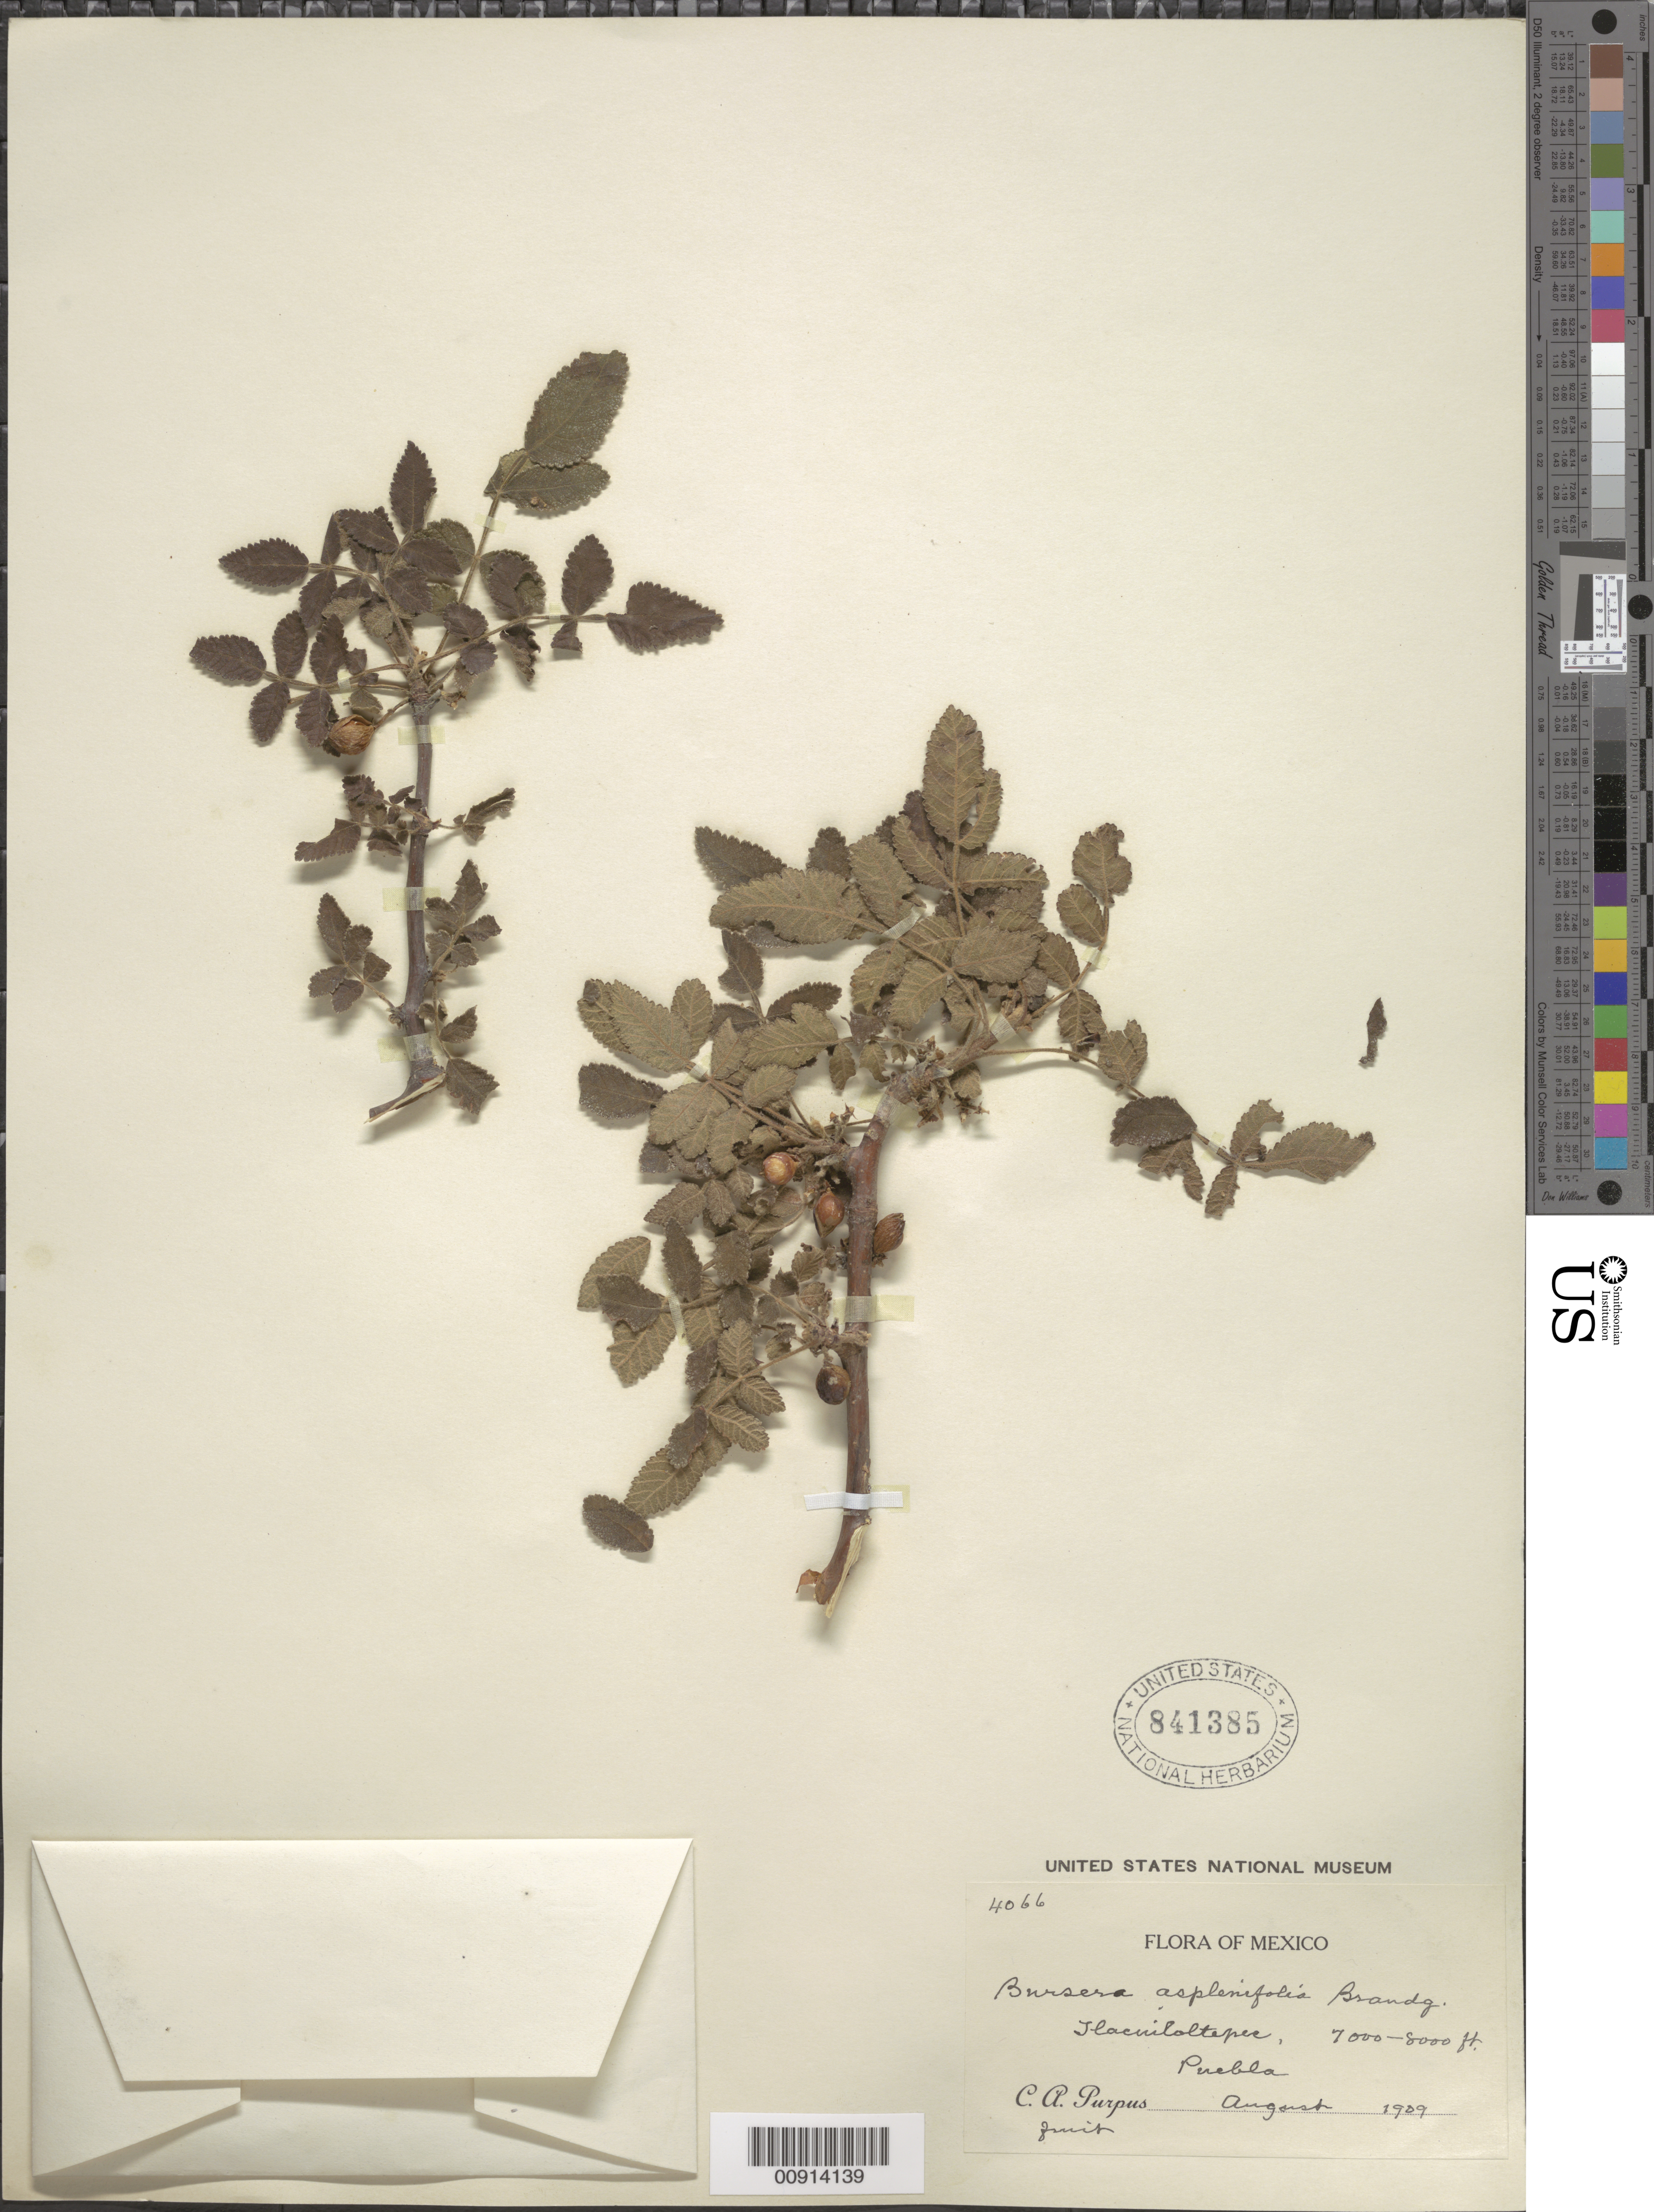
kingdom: Plantae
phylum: Tracheophyta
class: Magnoliopsida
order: Sapindales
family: Burseraceae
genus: Bursera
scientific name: Bursera sp.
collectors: C. A. Purpus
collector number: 4066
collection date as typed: Aug 1909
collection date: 1909-08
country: Mexico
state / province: Puebla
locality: Tlacuiloltepec, Puebla.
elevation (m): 2134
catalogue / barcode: US 841385